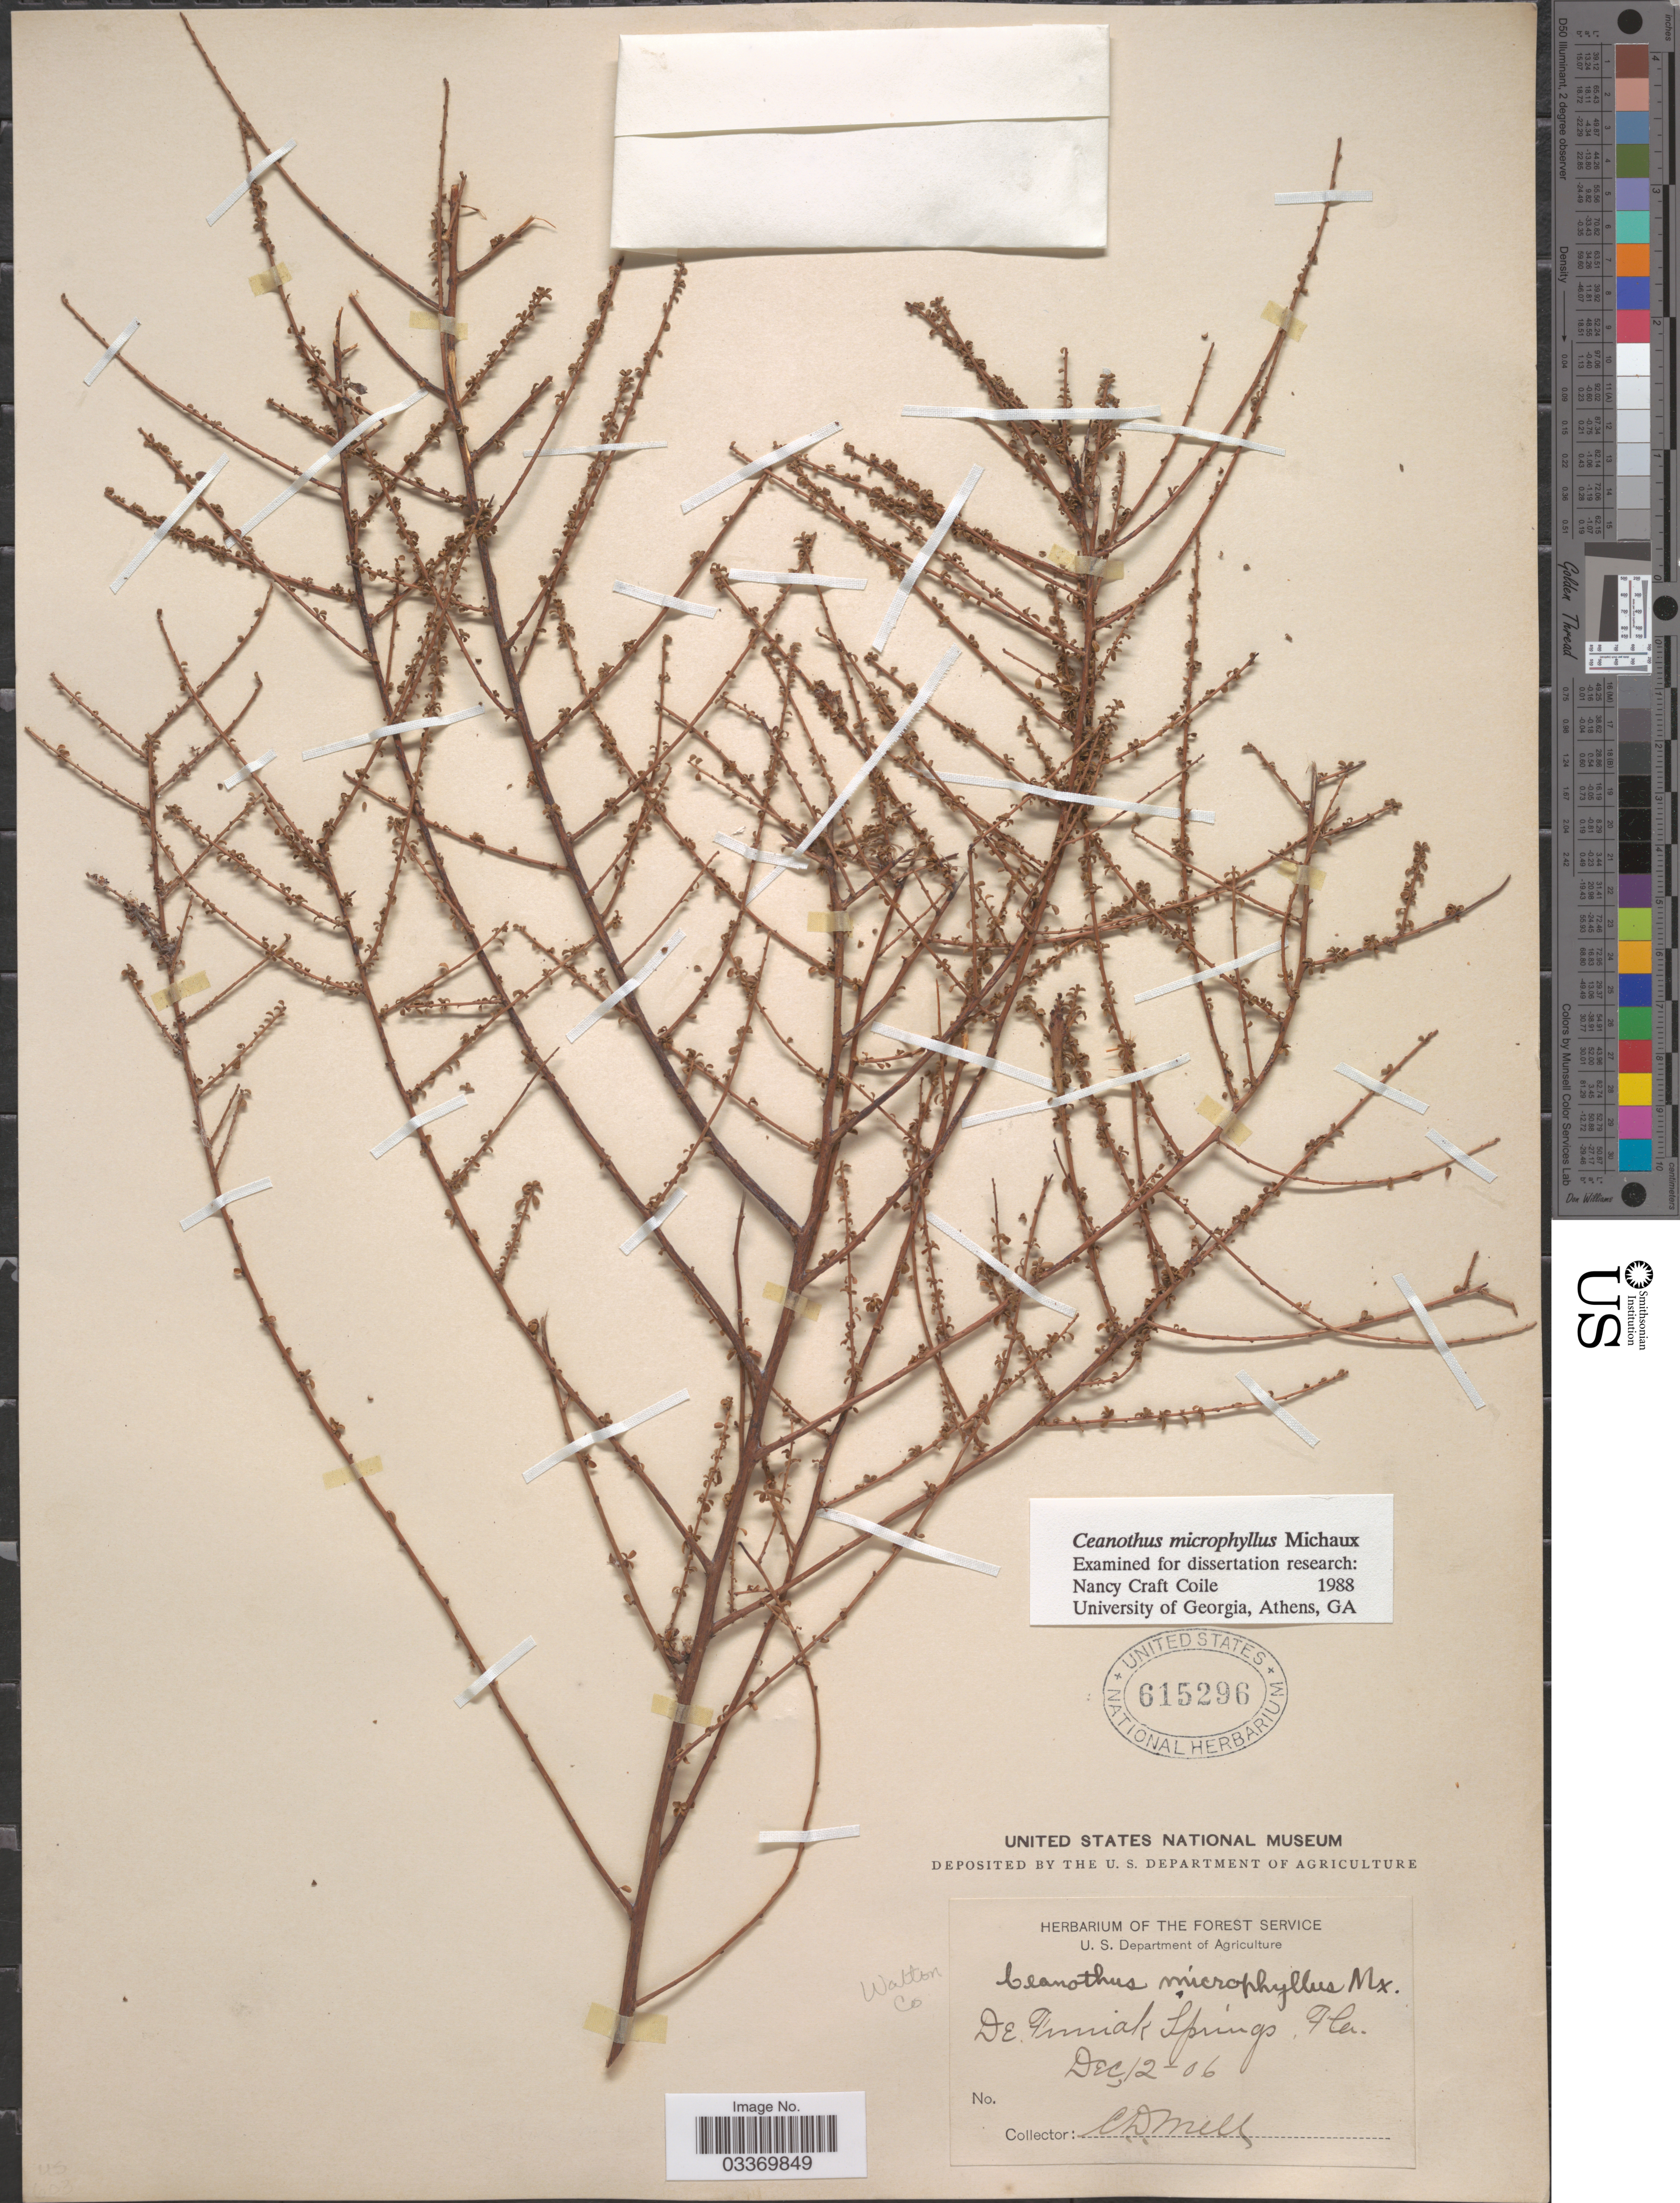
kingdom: Plantae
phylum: Tracheophyta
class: Magnoliopsida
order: Rosales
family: Rhamnaceae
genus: Ceanothus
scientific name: Ceanothus microphyllus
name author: Michx.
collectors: C. D. Mell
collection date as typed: Transcribed d/m/y: 12/12/6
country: United States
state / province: Florida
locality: DeFuniak Springs. Walton Co.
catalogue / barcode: US 615296